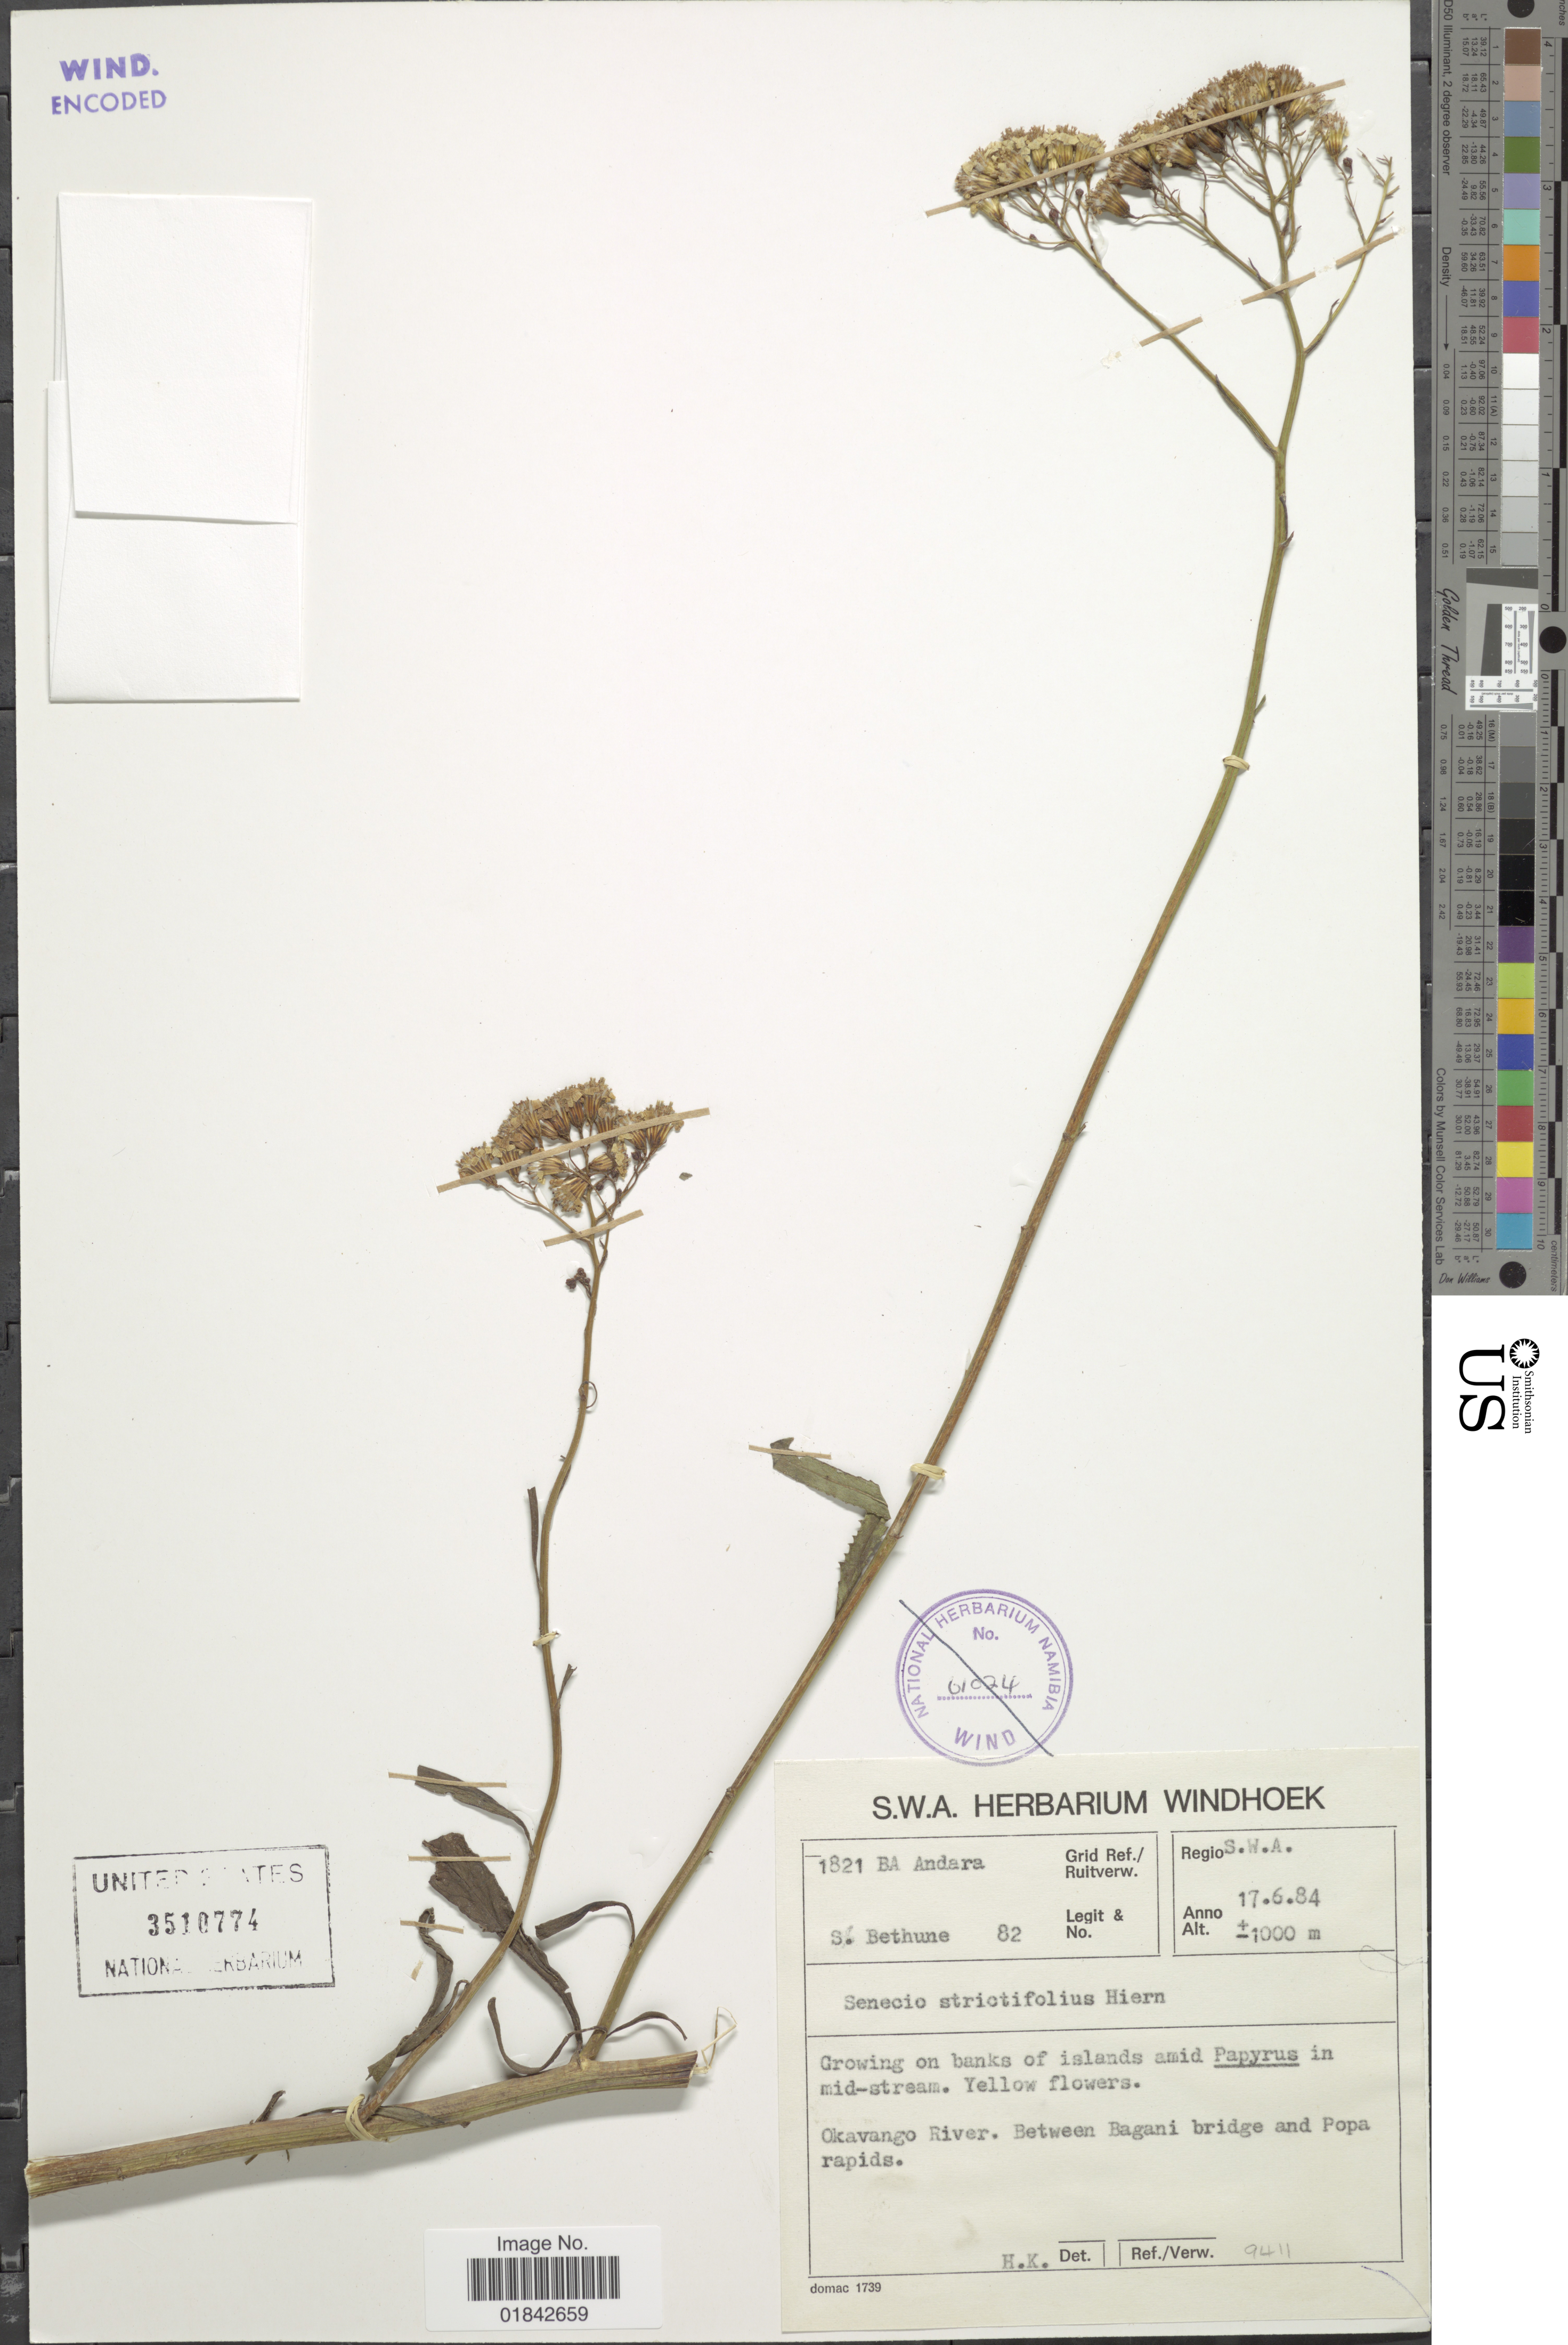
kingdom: Plantae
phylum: Tracheophyta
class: Magnoliopsida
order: Asterales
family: Asteraceae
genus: Senecio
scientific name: Senecio strictifolius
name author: Hiern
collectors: S. Bethune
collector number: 82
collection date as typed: Transcribed d/m/y: 17/6/84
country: Namibia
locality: S. W. A., Okavango River, between Bagani bridge and Popa rapids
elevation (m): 1000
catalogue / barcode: US 3510774